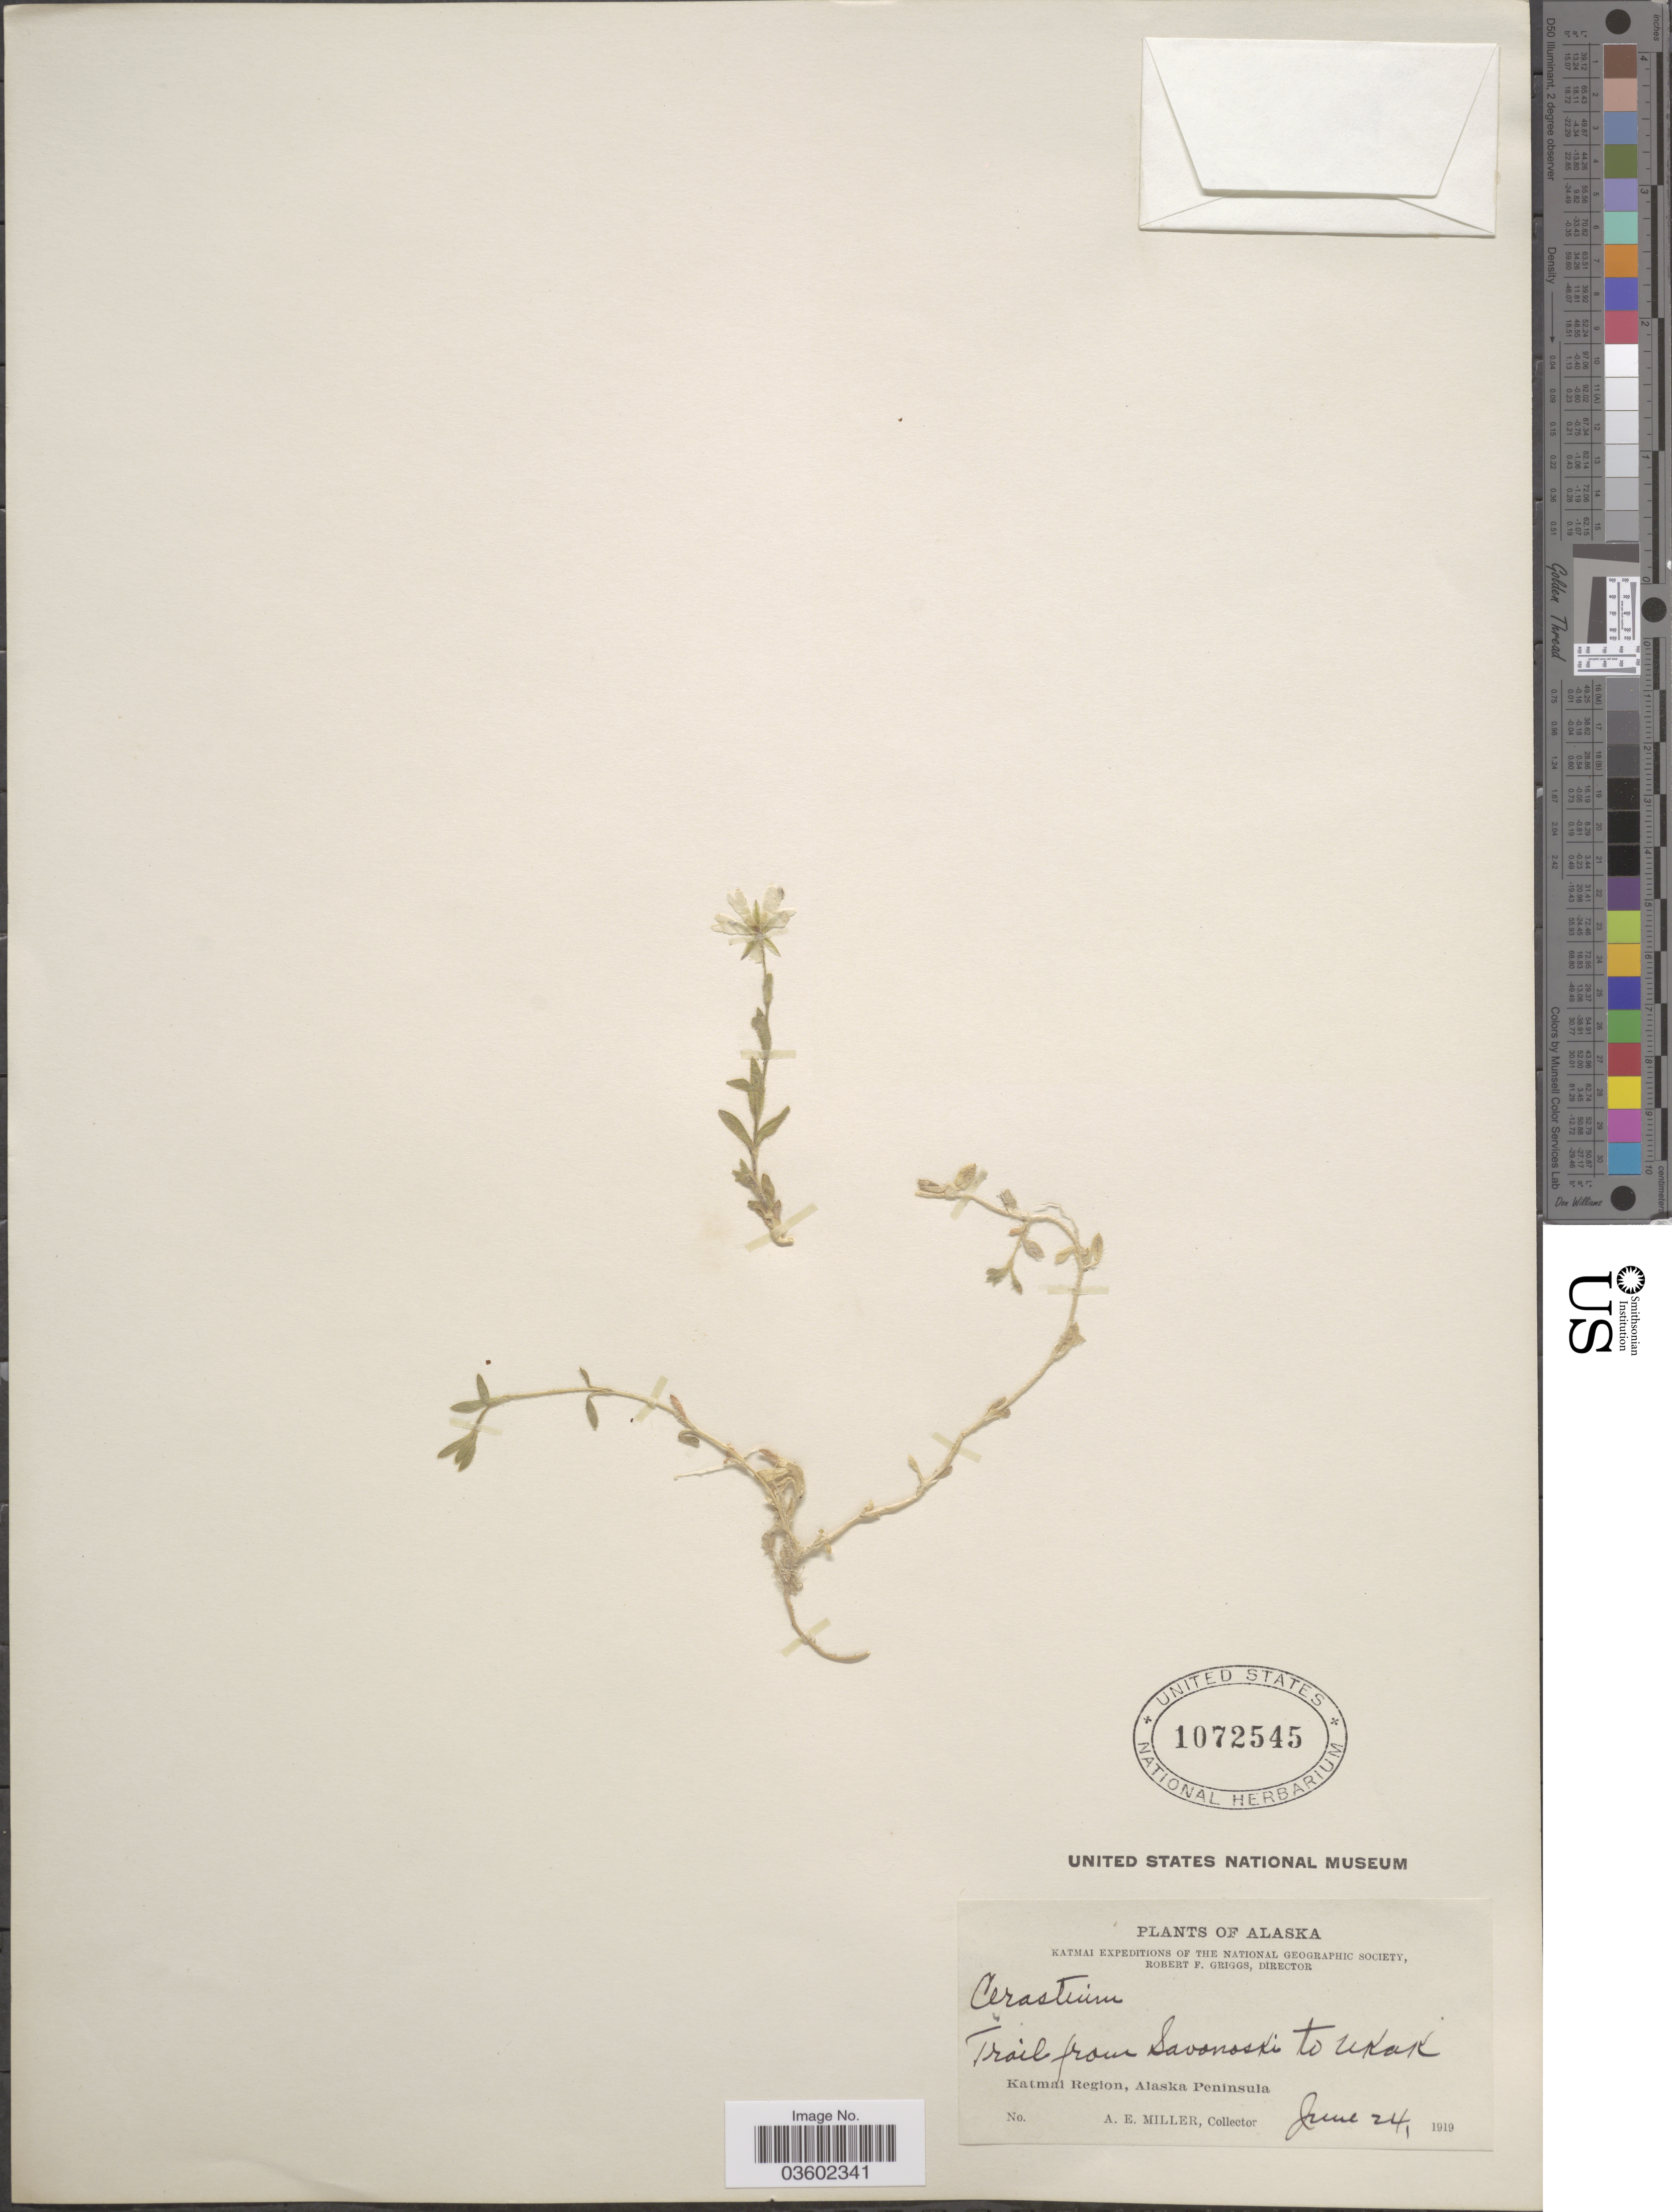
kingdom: Plantae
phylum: Tracheophyta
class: Magnoliopsida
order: Caryophyllales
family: Caryophyllaceae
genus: Cerastium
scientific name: Cerastium sp.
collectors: A. E. Miller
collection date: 1919-06-24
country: United States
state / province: Alaska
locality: Trail from Savonoski to Ukak. Katmai region, Alaska Peninsula.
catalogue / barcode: US 1072545